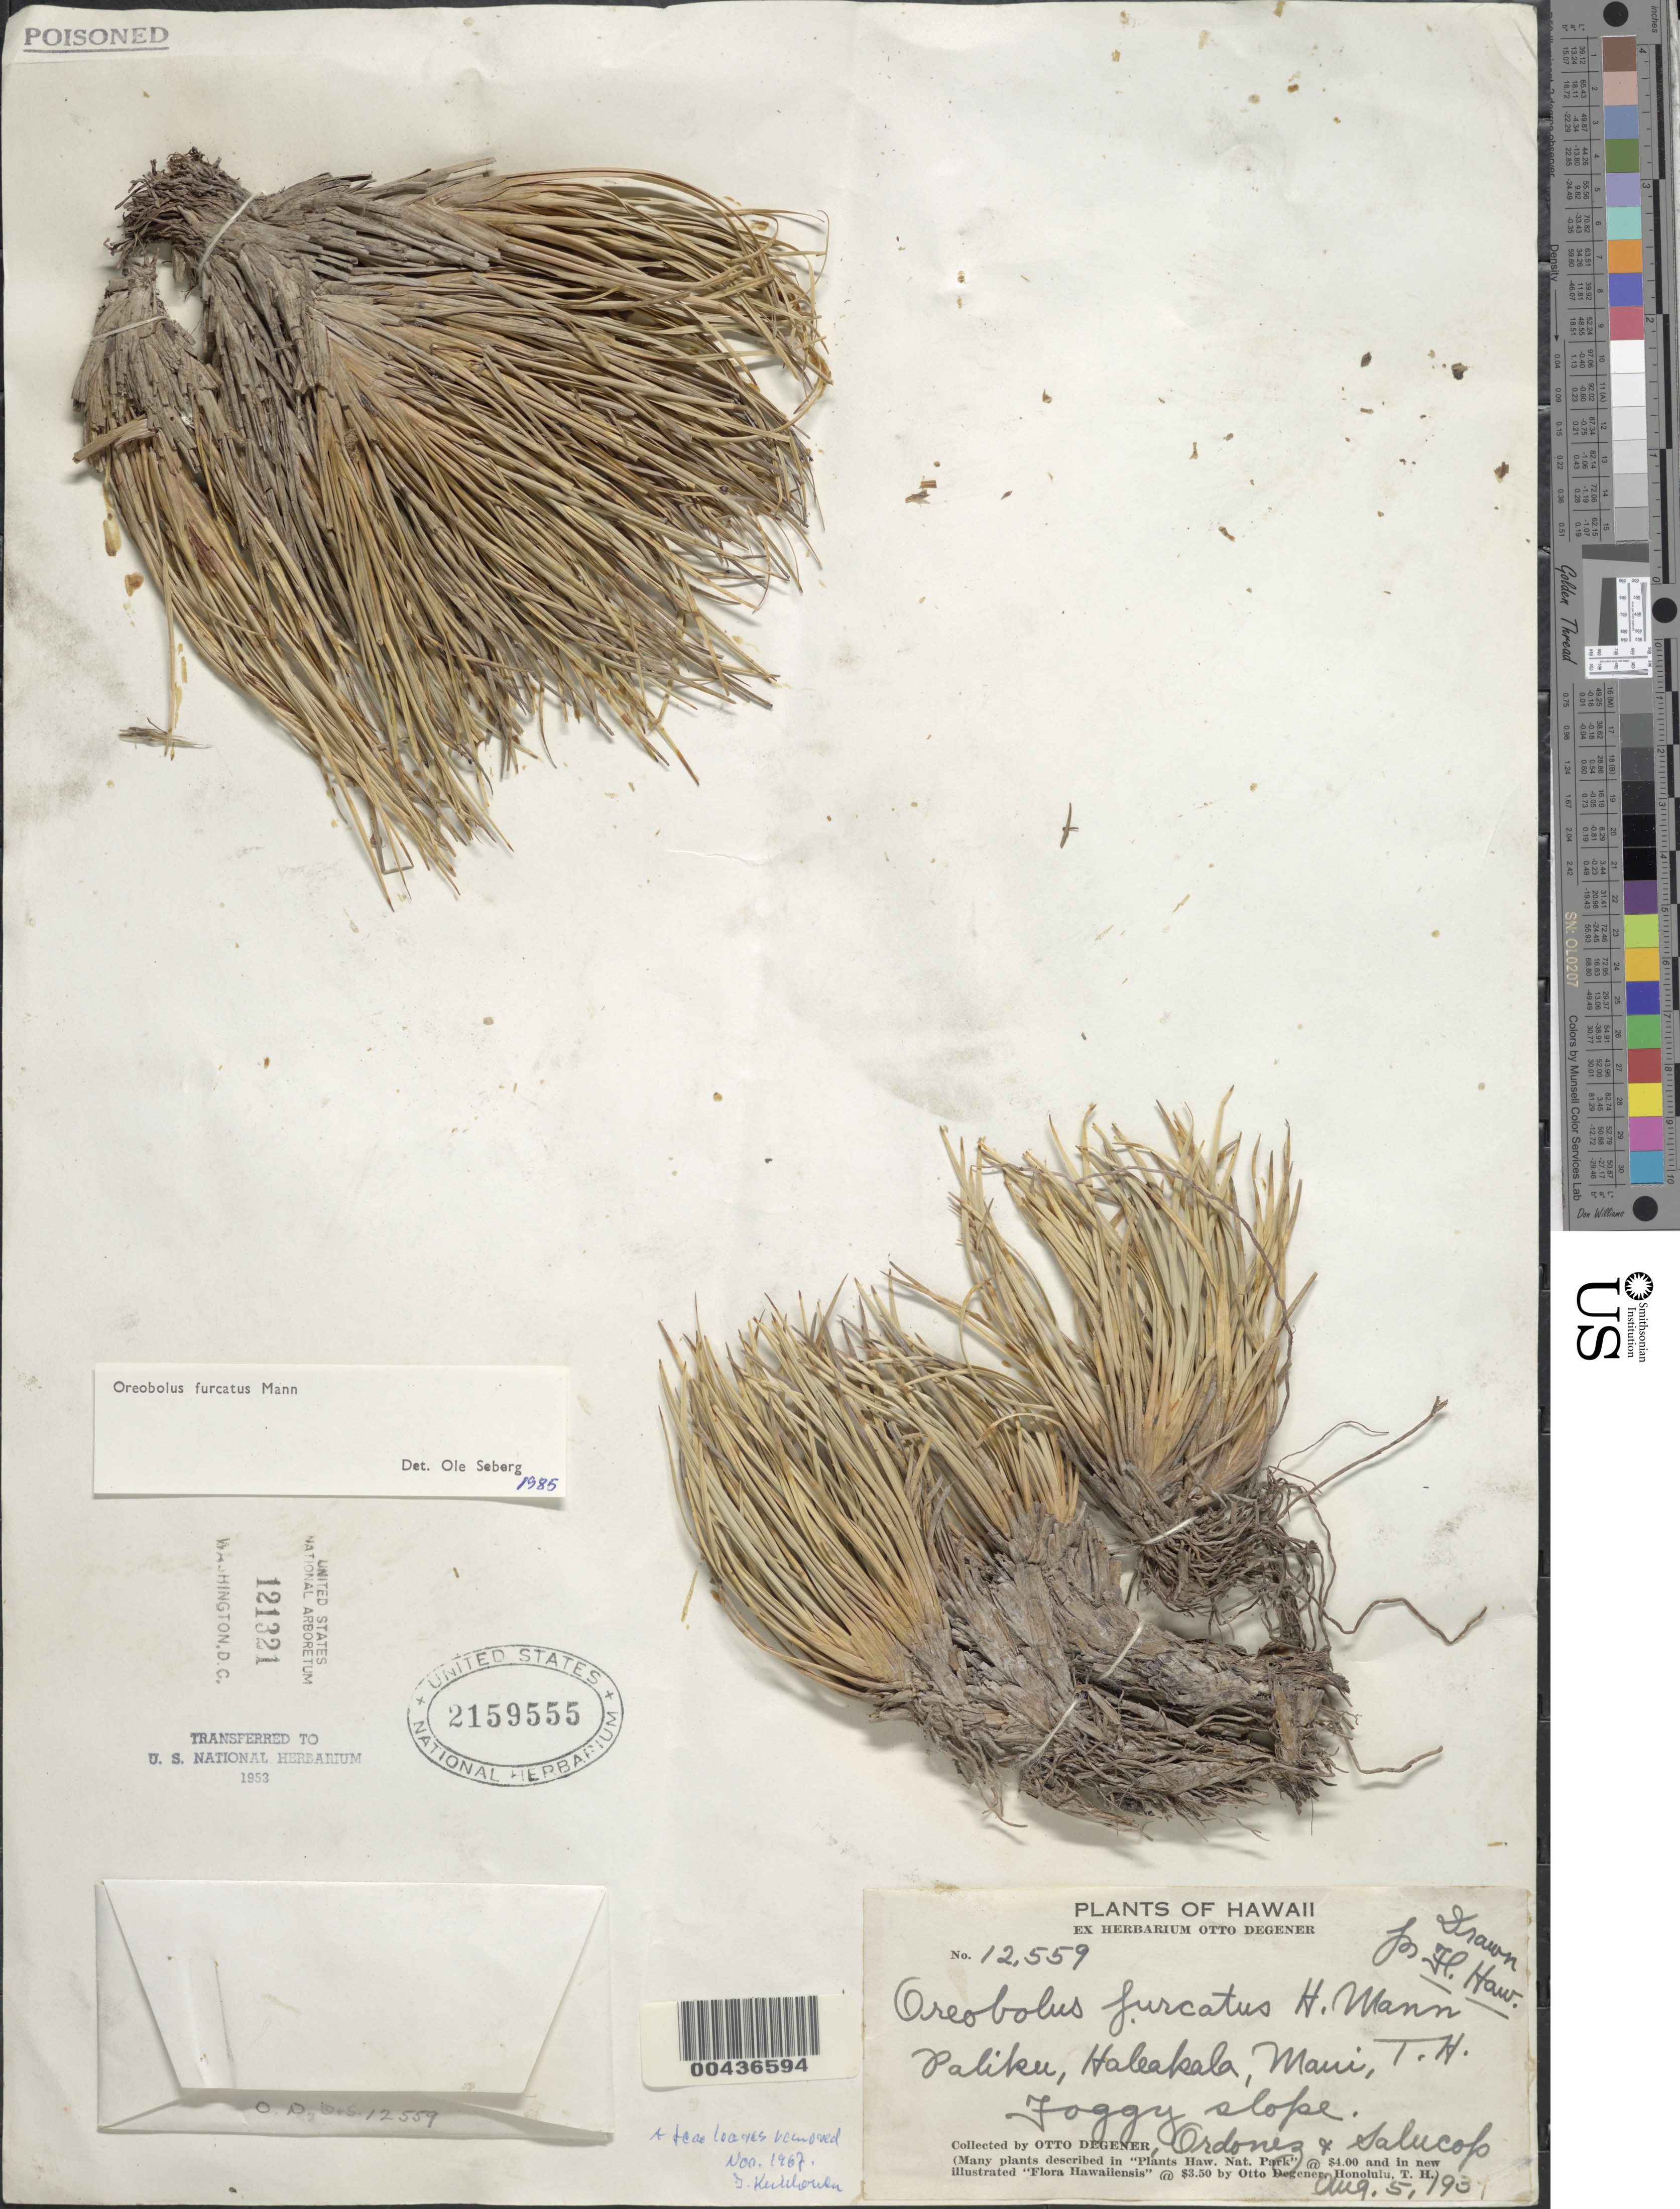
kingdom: Plantae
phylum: Tracheophyta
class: Liliopsida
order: Poales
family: Cyperaceae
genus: Oreobolus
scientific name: Oreobolus furcatus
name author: H. Mann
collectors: O. Degener, Ordonez & -- Salucop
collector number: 12559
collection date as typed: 5 Aug 1931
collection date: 1931-08-05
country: United States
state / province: Hawaii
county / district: Maui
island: Maui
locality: Paliku, Haleakala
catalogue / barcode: US 2159555